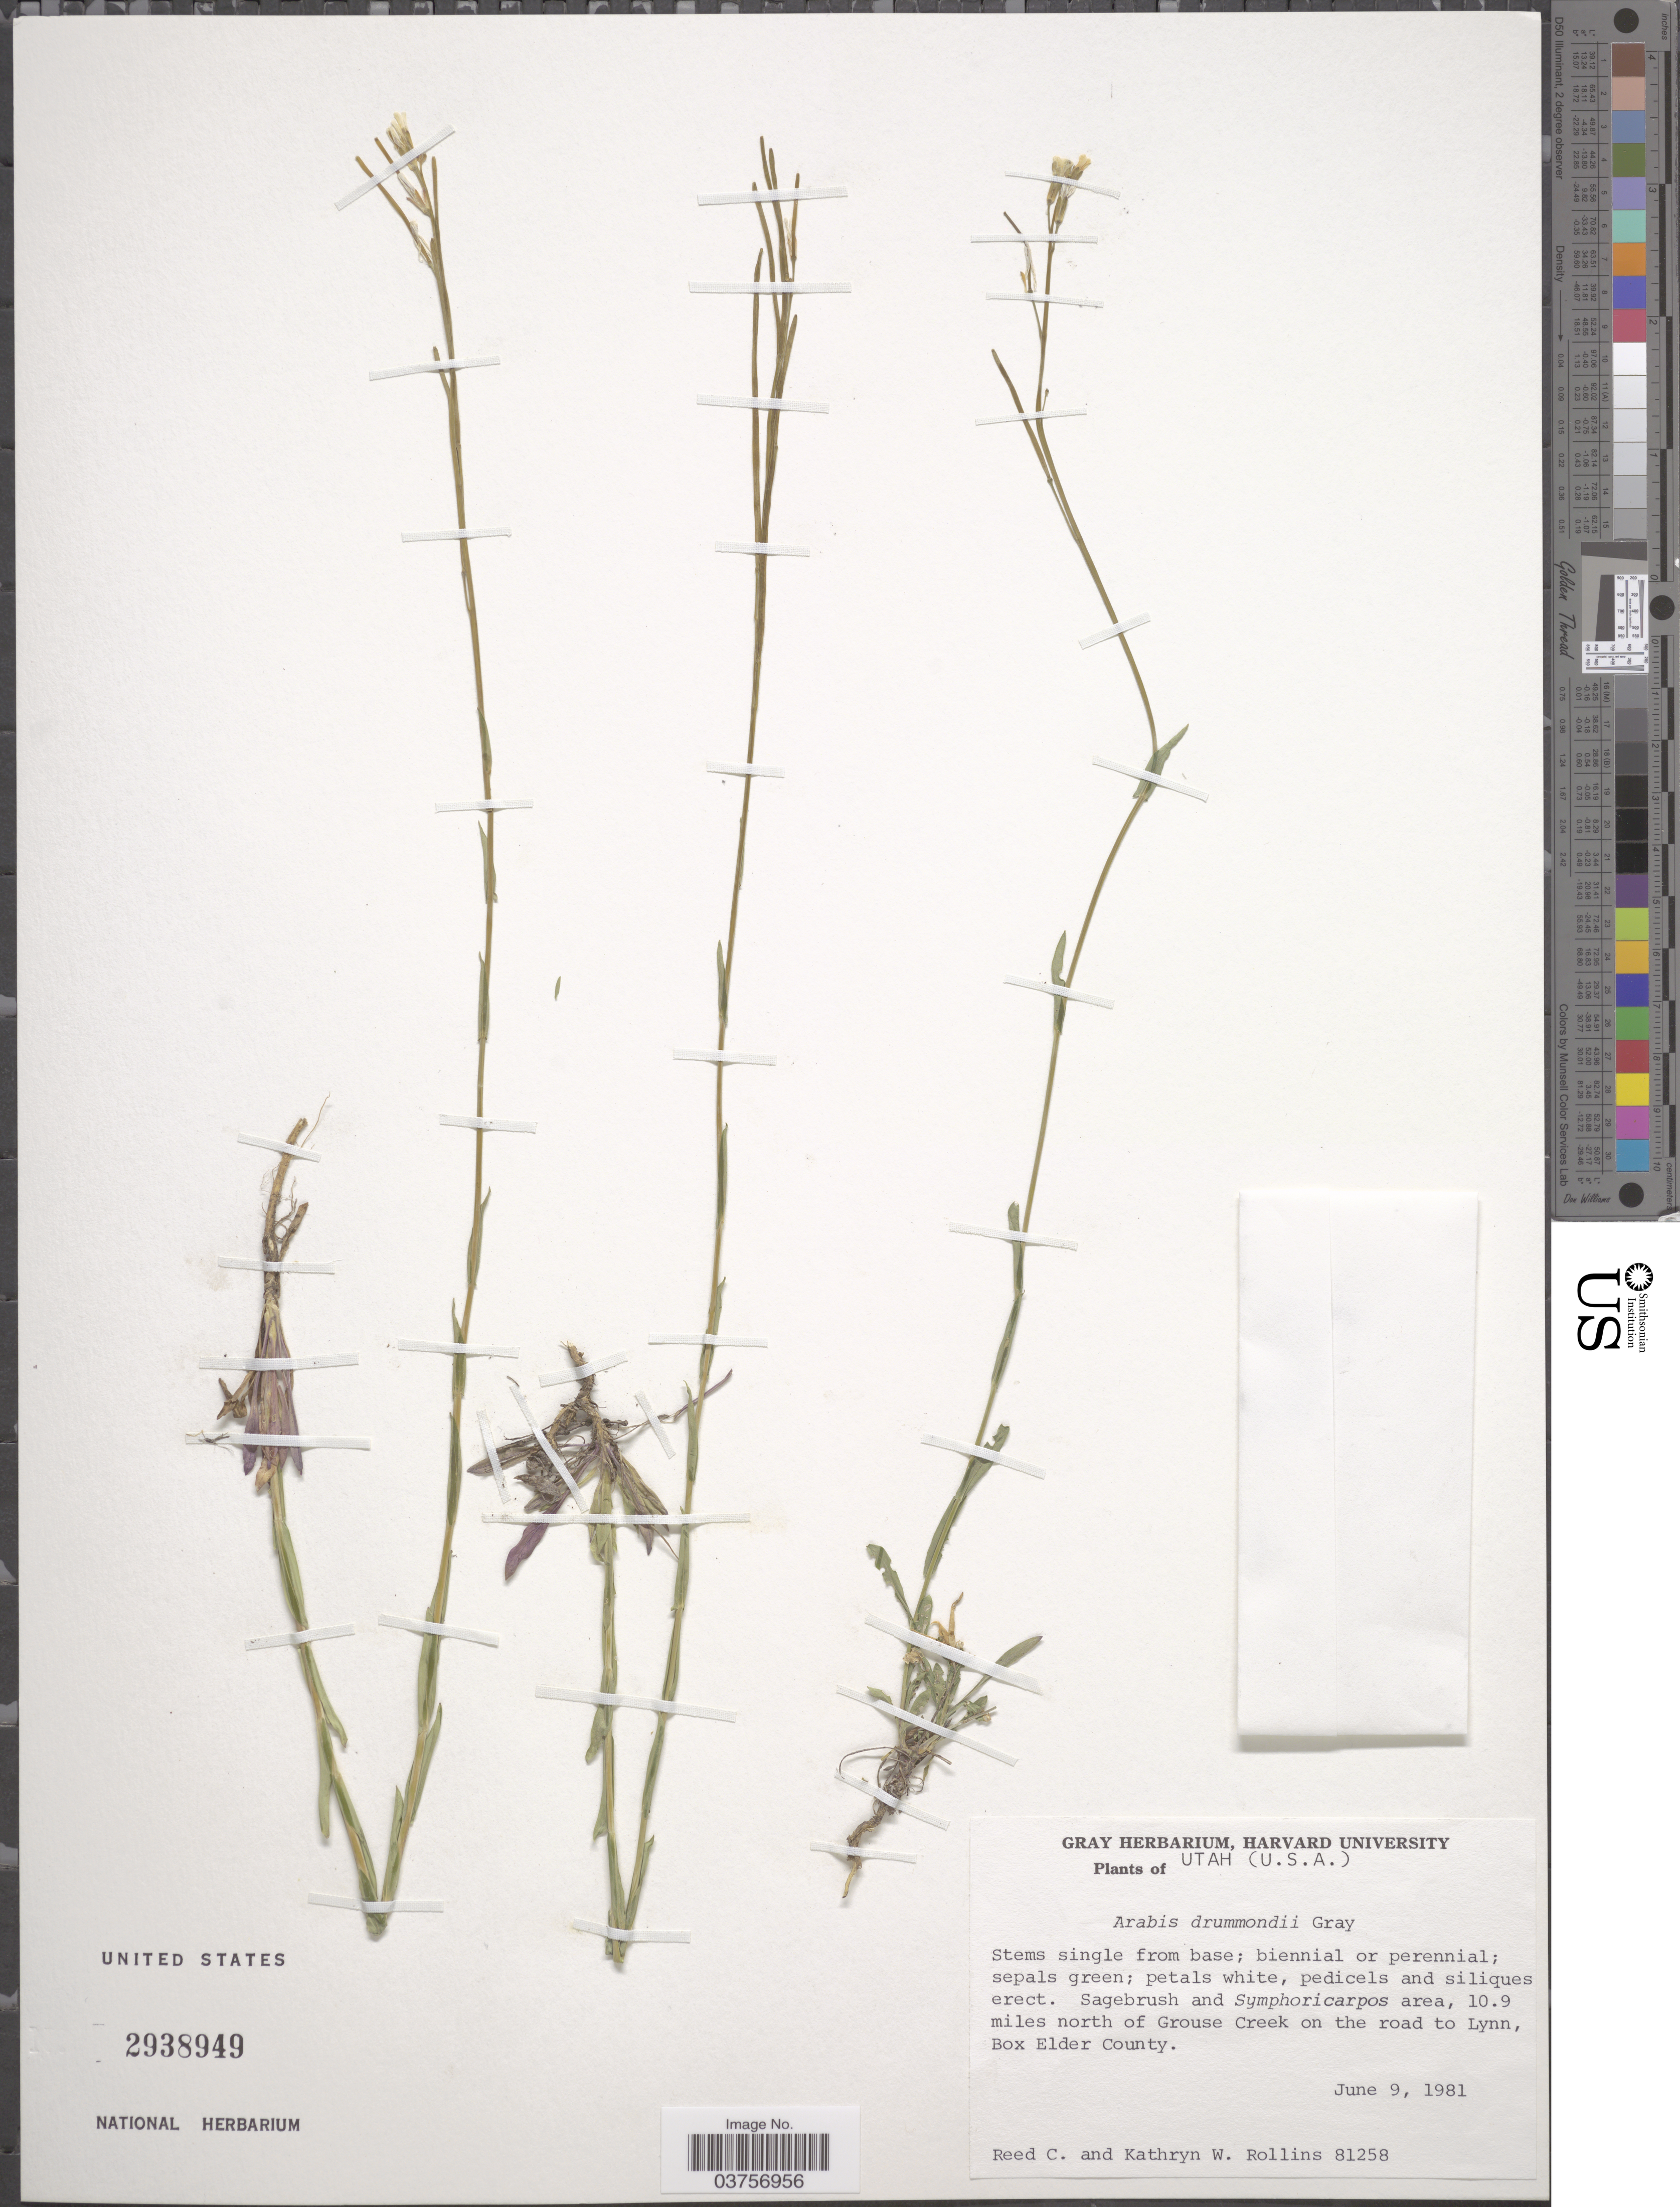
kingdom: Plantae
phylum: Tracheophyta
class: Magnoliopsida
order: Brassicales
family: Brassicaceae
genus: Arabis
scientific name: Arabis drummondii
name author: A. Gray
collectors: R. C. Rollins & K. W. Rollins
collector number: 81258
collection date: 1981-06-09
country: United States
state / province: Utah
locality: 10.9 miles north of Grouse Creek on the road to Lynn, Box Elder County.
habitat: sagebrush area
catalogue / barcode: US 2938949